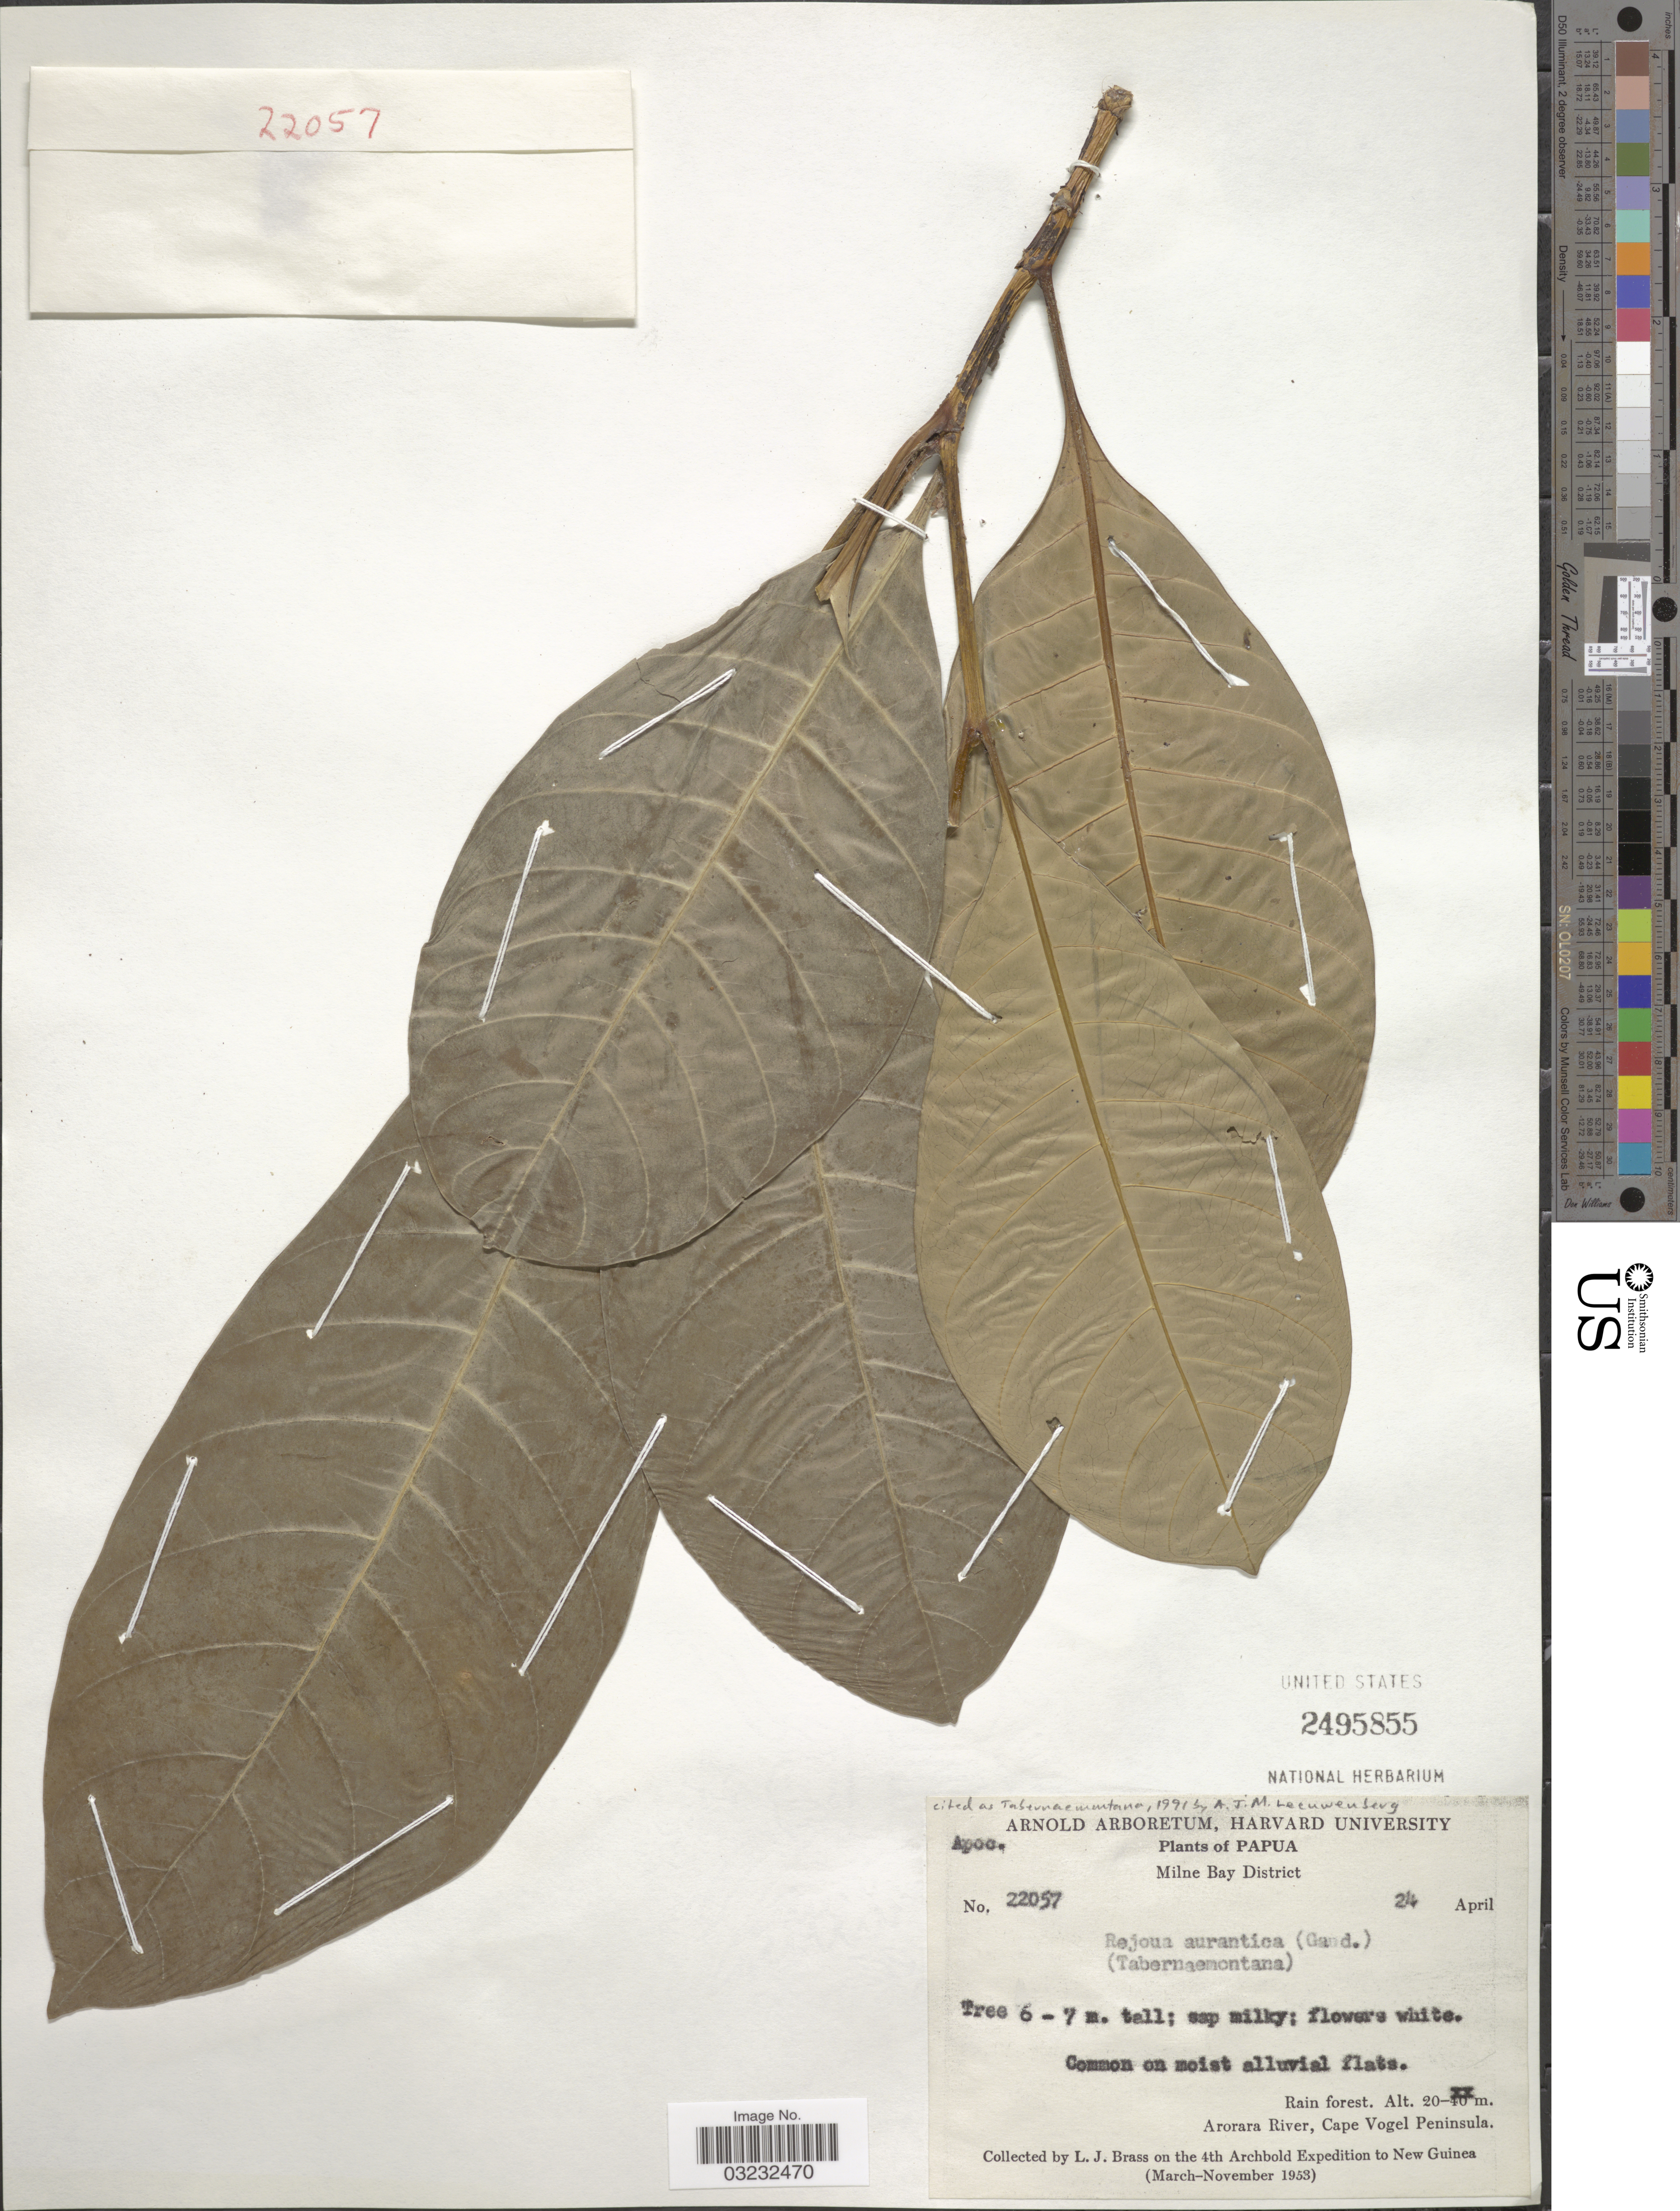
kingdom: Plantae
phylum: Tracheophyta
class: Magnoliopsida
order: Gentianales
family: Apocynaceae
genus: Tabernaemontana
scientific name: Tabernaemontana aurantiaca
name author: Gaudich.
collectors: L. J. Brass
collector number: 22057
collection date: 1953-04-24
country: Papua New Guinea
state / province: Milne Bay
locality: Milne Bay District, Arorara River, Cape Vogel Peninsula. New Guinea.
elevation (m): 20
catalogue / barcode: US 2495855